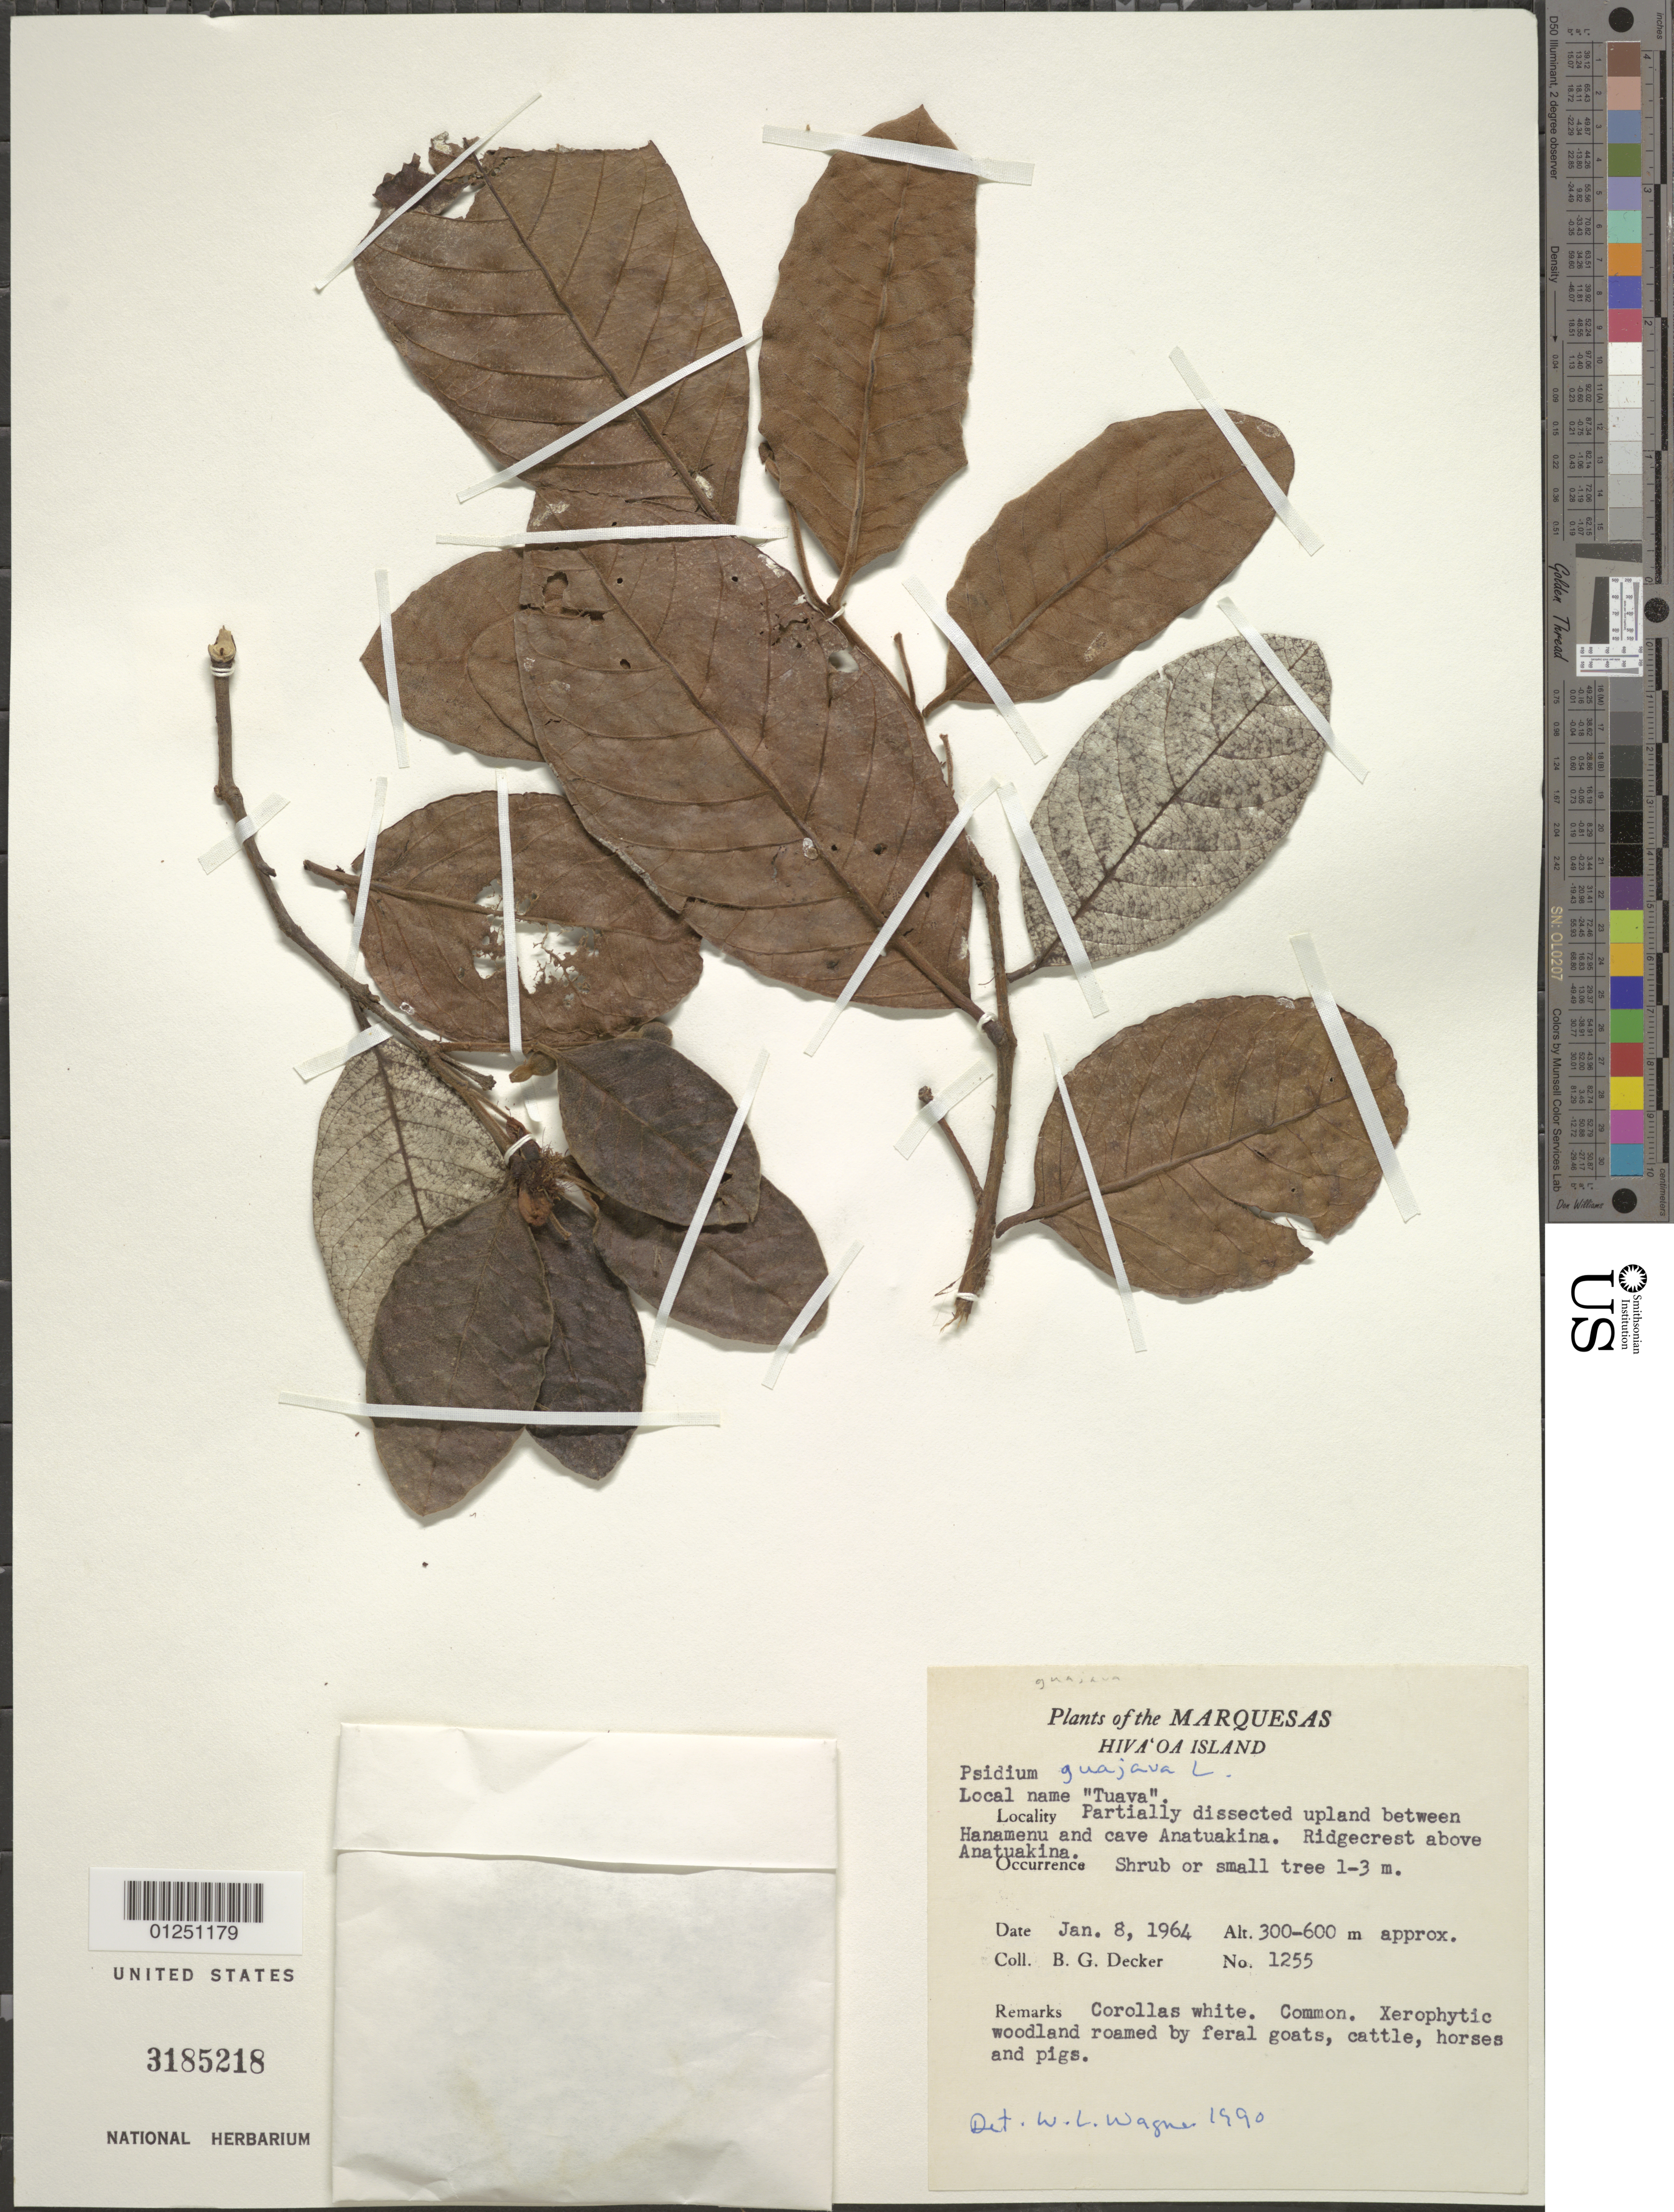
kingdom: Plantae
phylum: Tracheophyta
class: Magnoliopsida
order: Myrtales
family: Myrtaceae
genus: Psidium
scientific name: Psidium guajava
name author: L.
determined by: Wagner, W. L., (BOT), Smithsonian Institution - National Museum of Natural History (UNITED STATES)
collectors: B. G. Decker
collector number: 1255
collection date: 1964-01-08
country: French Polynesia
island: Hiva Oa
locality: partially dissected upland between Hanamenu and cave Anatuakina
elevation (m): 300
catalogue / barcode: US 3185218